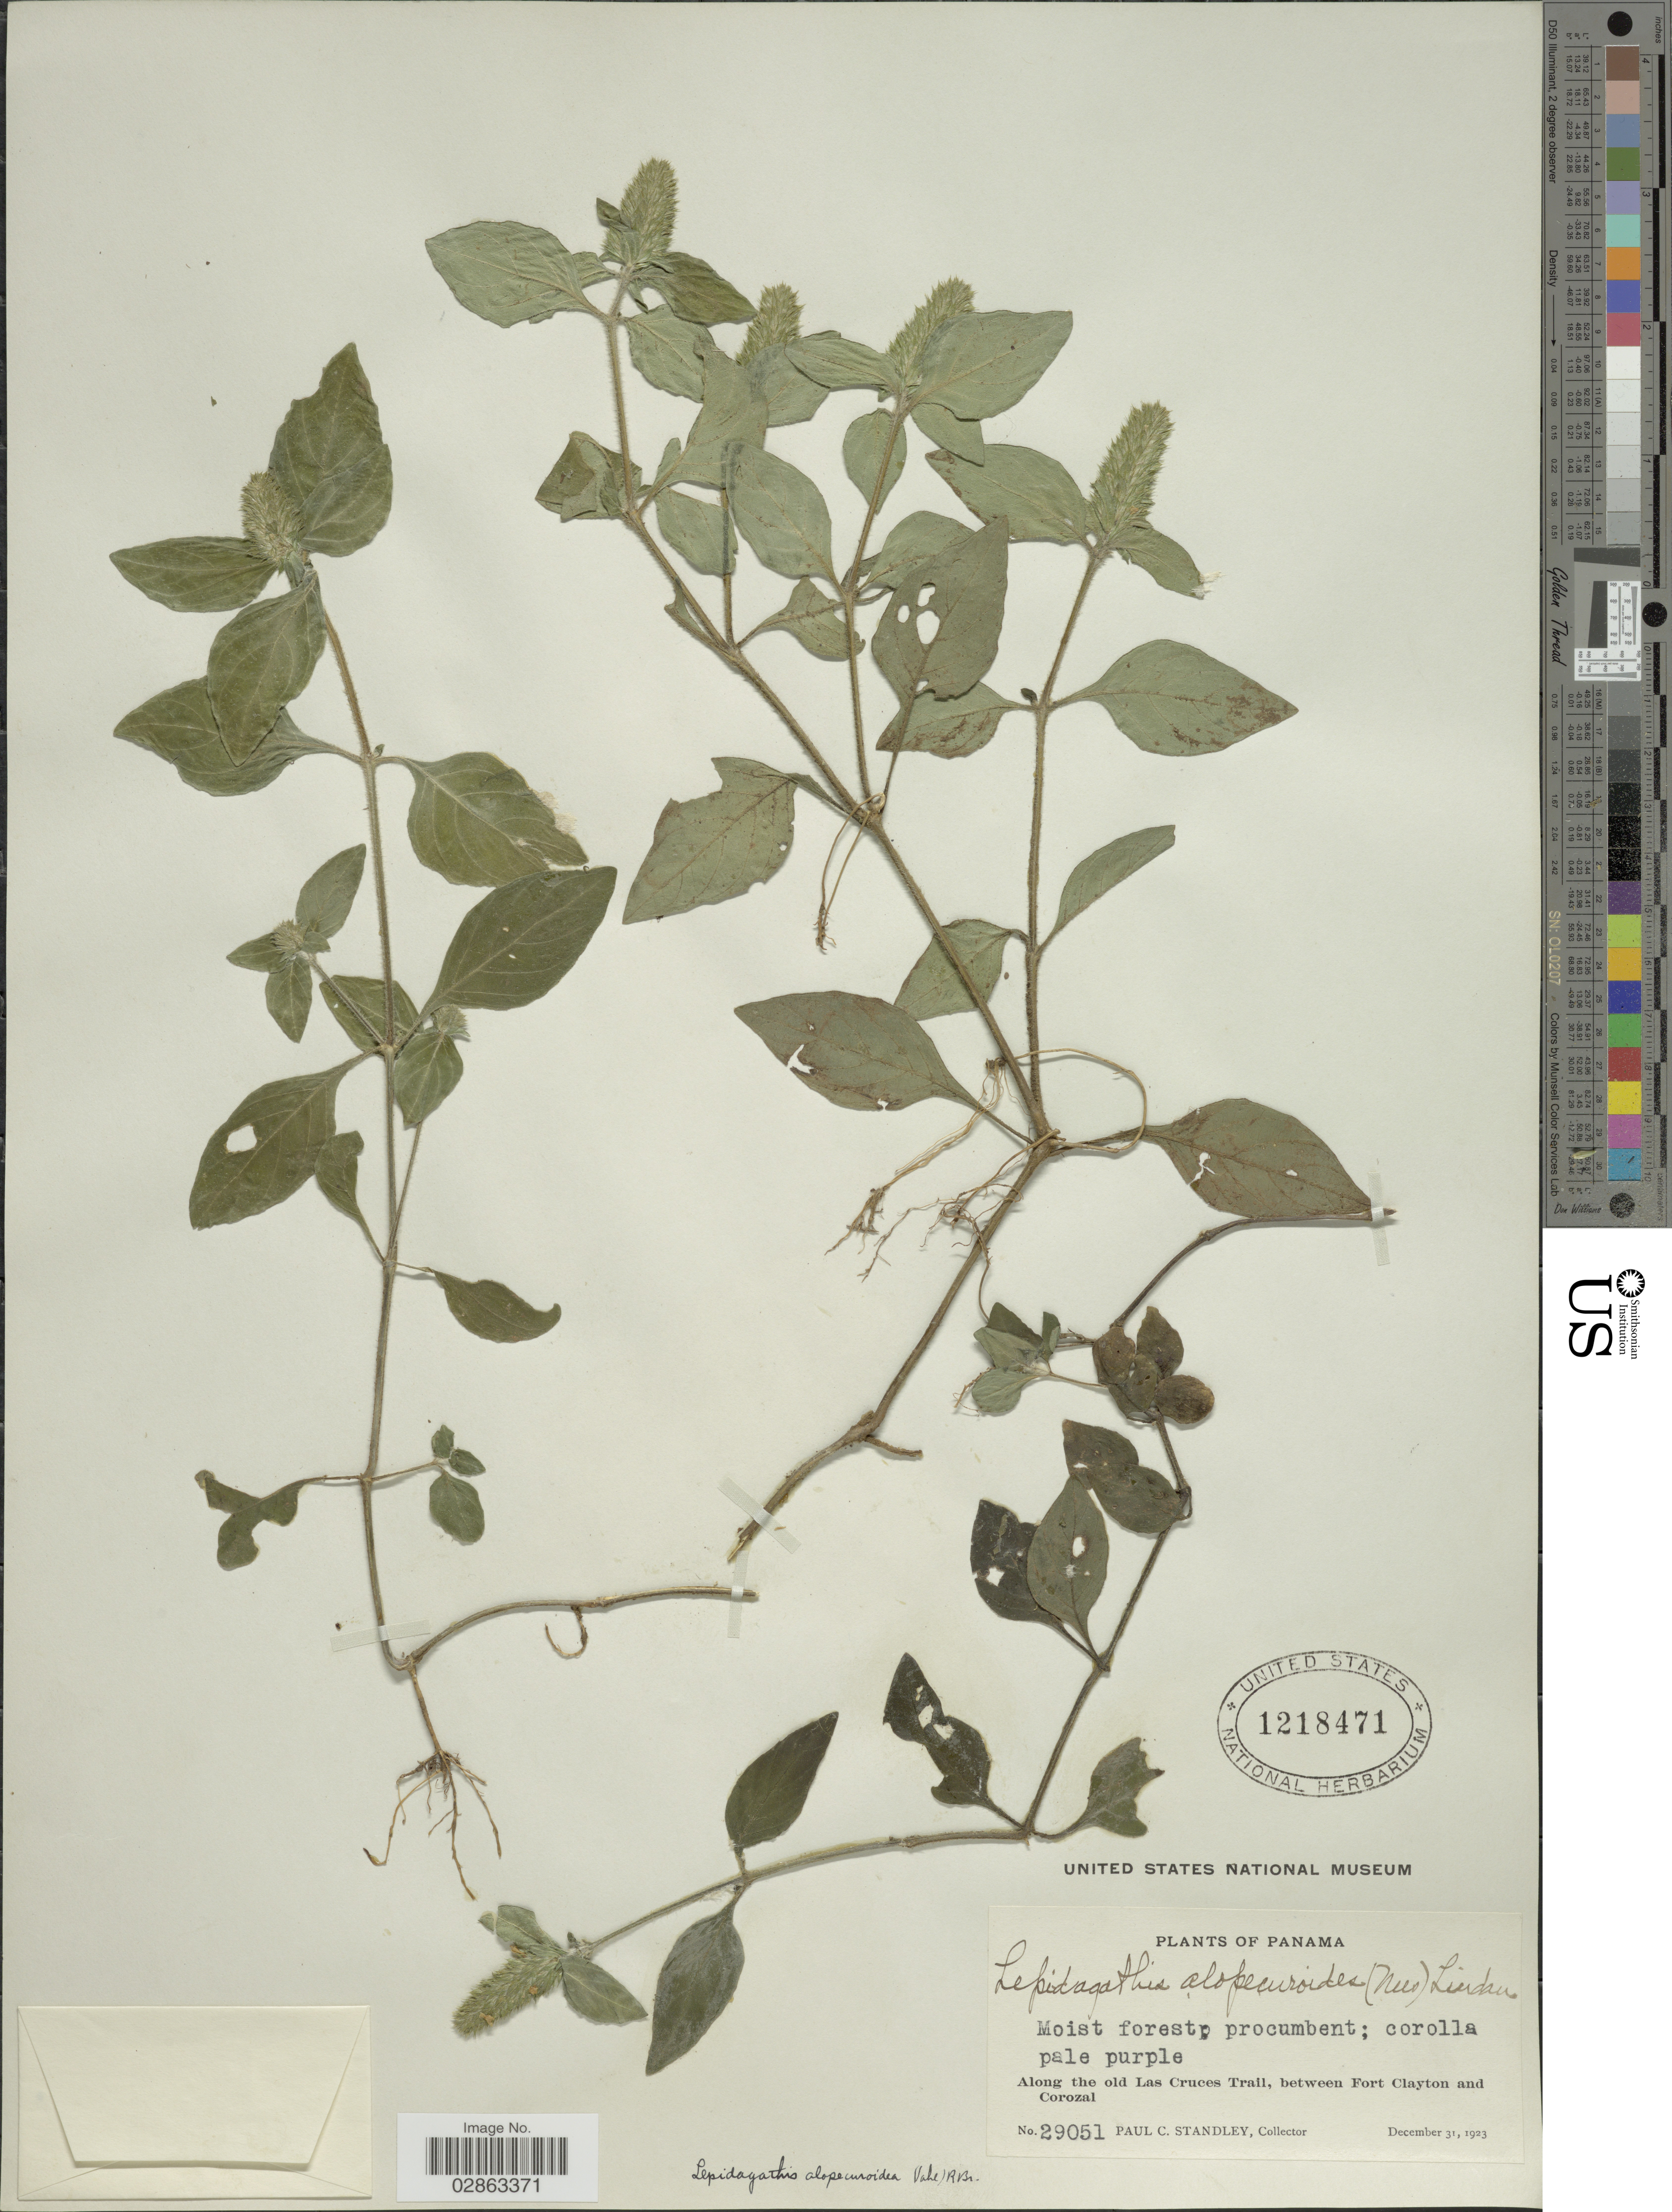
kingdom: Plantae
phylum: Tracheophyta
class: Magnoliopsida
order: Lamiales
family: Acanthaceae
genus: Teliostachya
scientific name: Teliostachya alopecuroidea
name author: (Vahl) Nees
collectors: P. C. Standley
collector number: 29051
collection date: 1923-12-31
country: Panama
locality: Along the old Las Cruces Trail, between Fort Clayton and Corozal.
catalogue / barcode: US 1218471